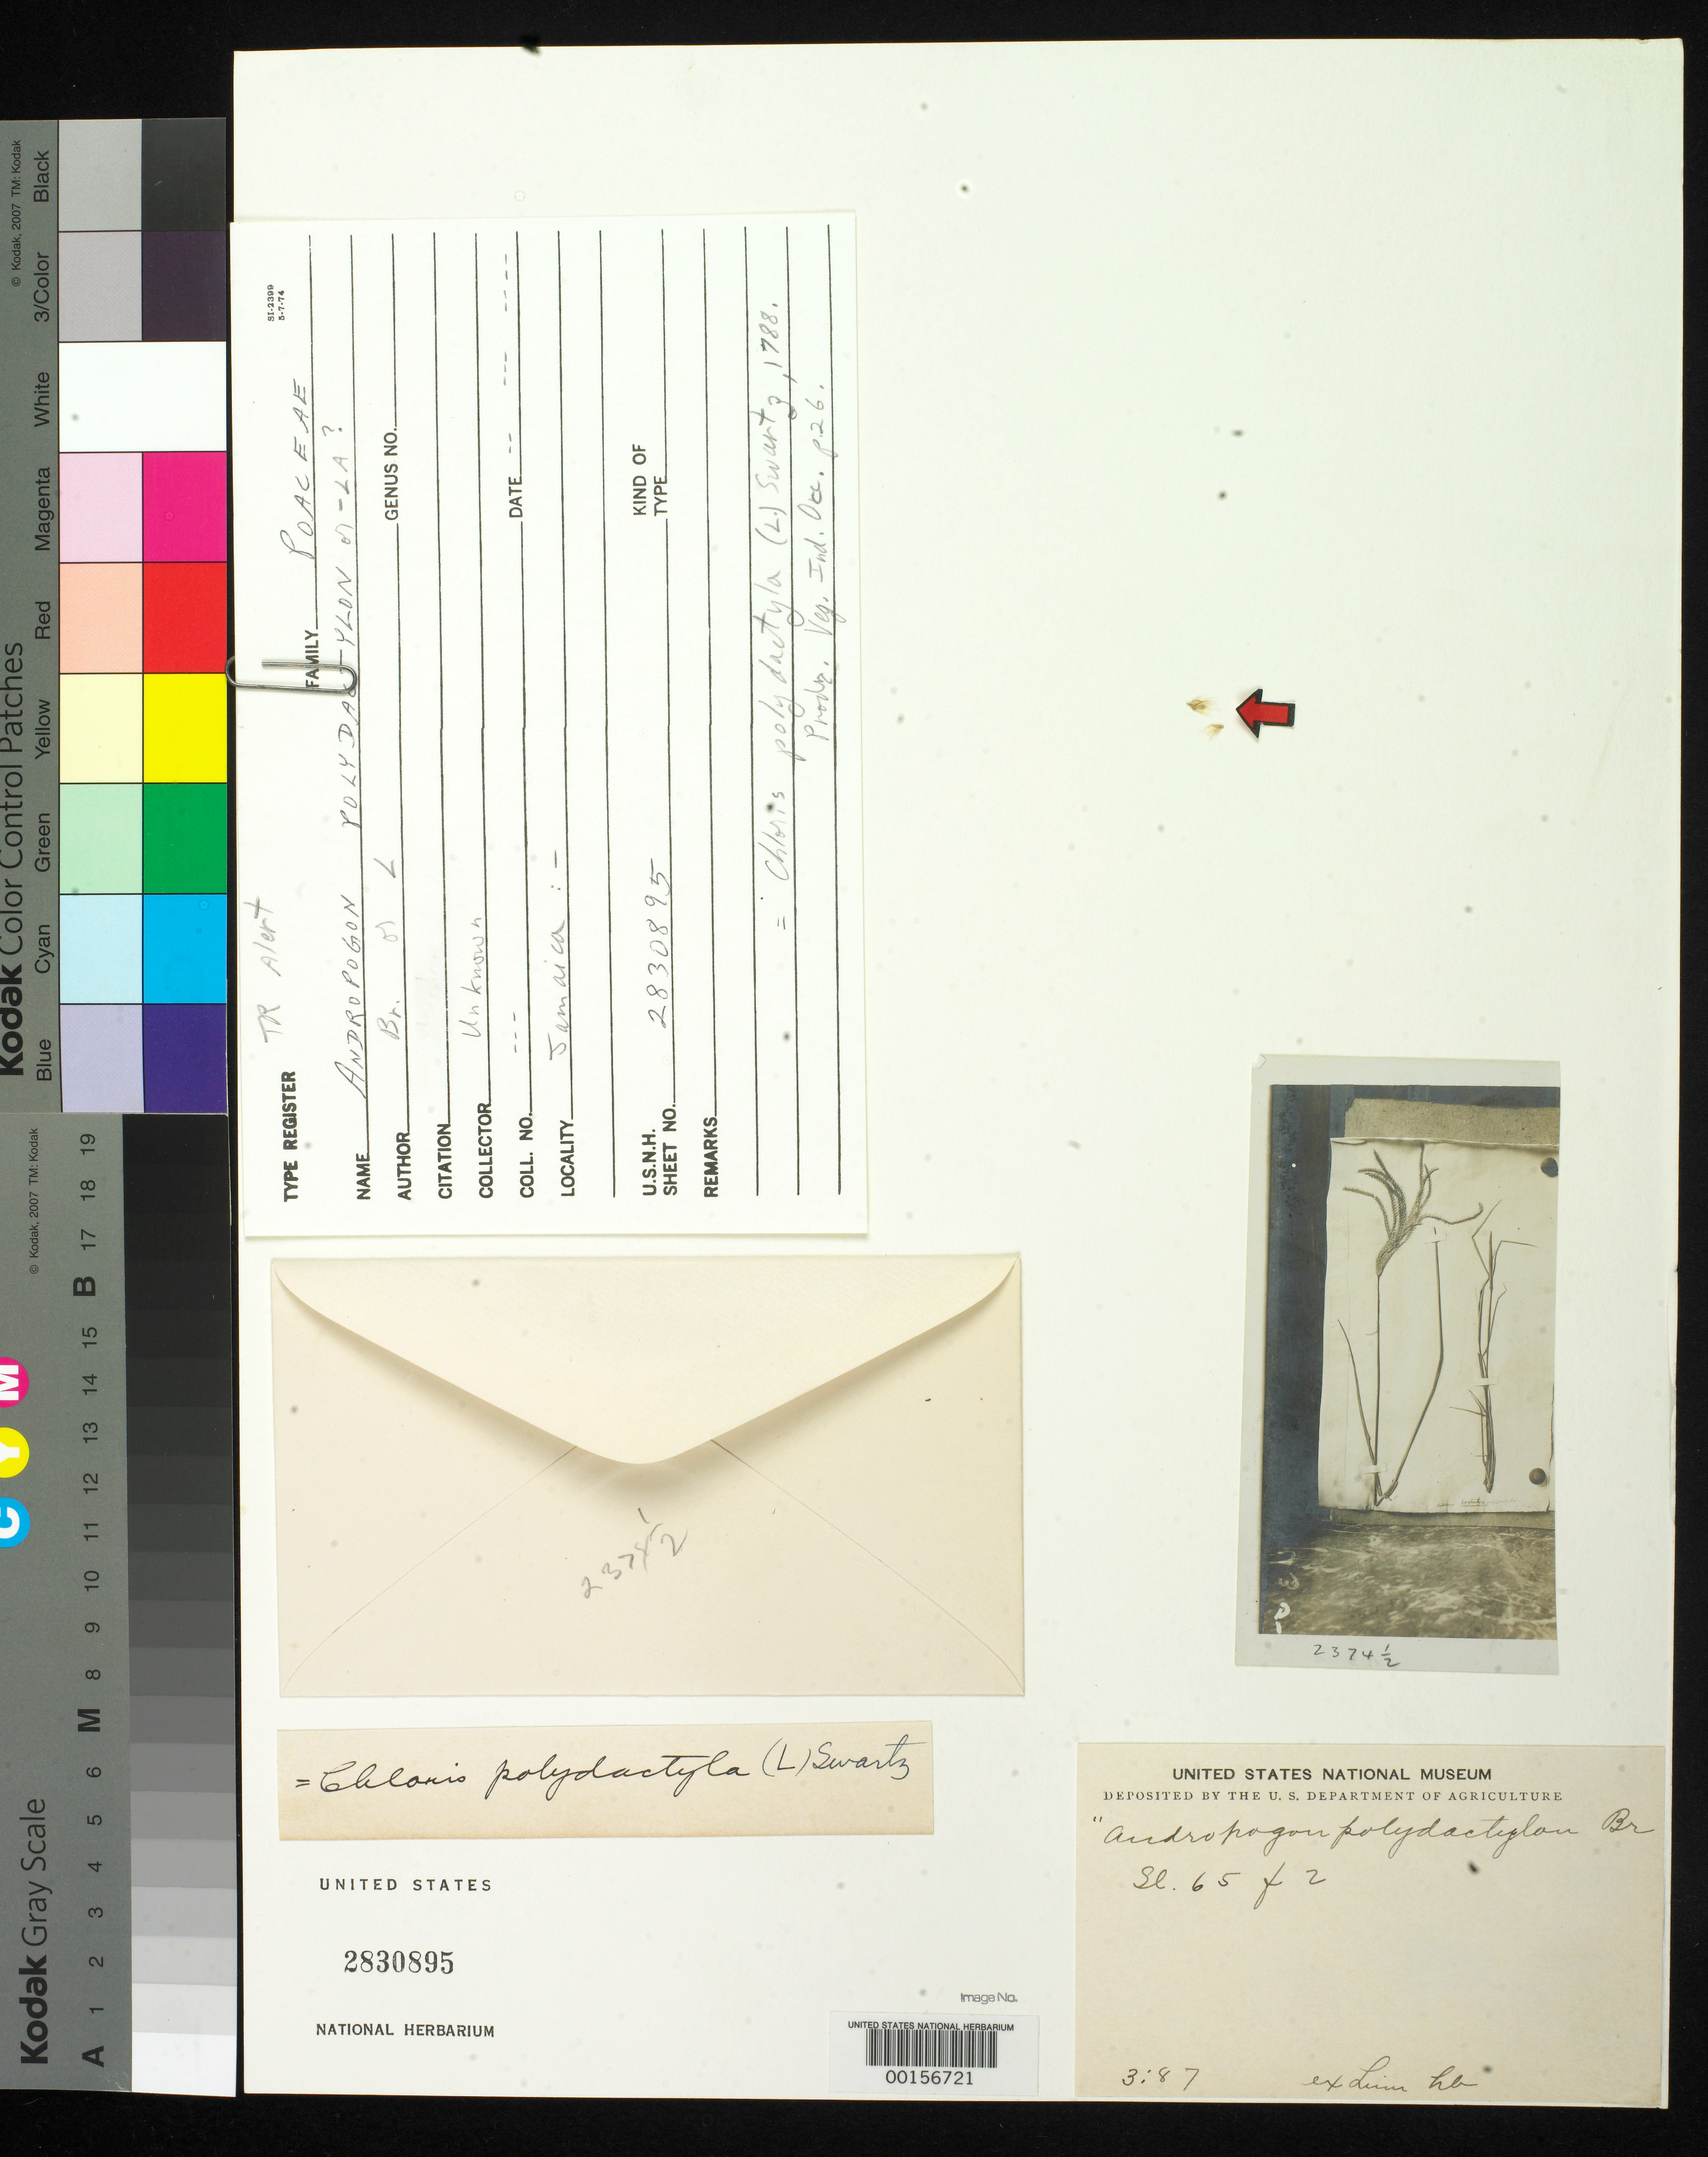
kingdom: Plantae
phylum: Tracheophyta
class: Liliopsida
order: Poales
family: Poaceae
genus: Andropogon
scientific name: Andropogon polydactylon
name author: L.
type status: Type Fragment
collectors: -- Brown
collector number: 364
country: Jamaica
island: Greater Antilles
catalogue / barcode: US 2830895